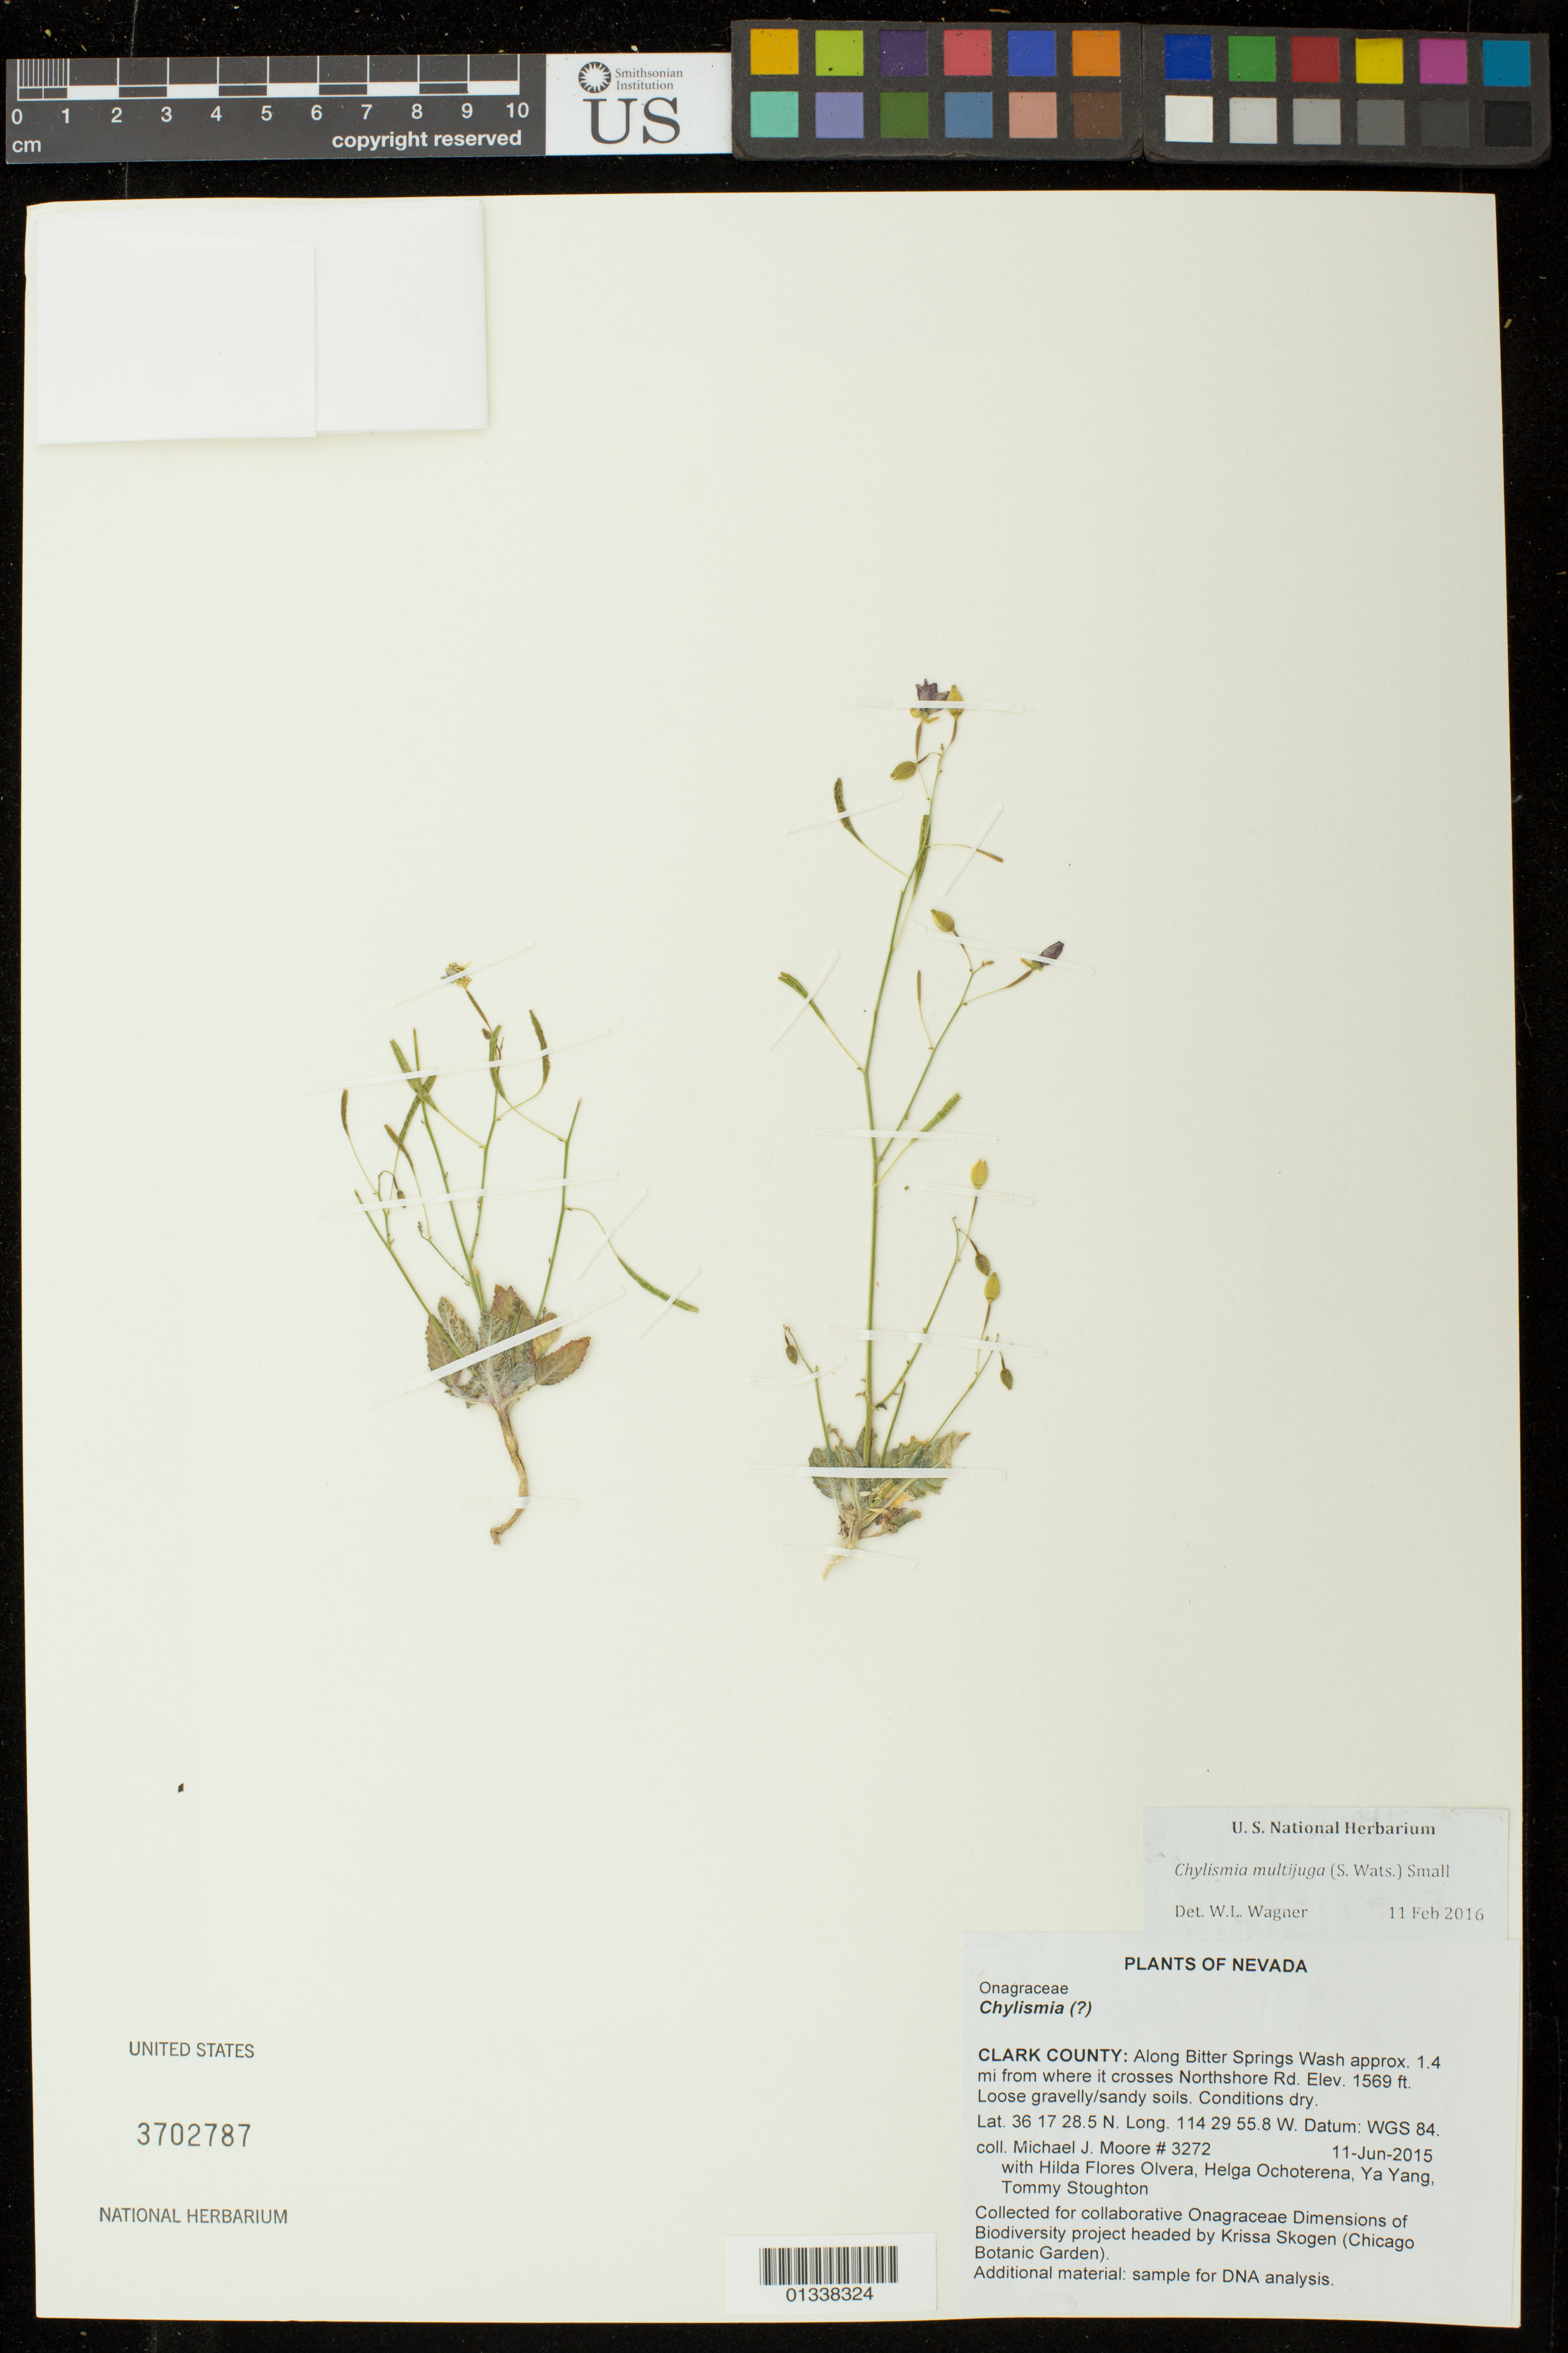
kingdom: Plantae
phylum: Tracheophyta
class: Magnoliopsida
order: Myrtales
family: Onagraceae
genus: Chylismia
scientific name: Chylismia multijuga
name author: (S. Watson) Small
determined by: Wagner, W. L., (BOT), Smithsonian Institution - National Museum of Natural History (UNITED STATES)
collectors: M. J. Moore, H. Flores Olvera, H. Ochoterena-B., Y. Yang & T. Stoughton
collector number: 3272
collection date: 2015-06-11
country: United States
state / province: Nevada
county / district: Clark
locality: Along Bitter Springs Wash approx. 1.4 mi from where it crosses Northshore Rd.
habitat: Loose gravelly/sandy soils. Conditions dry.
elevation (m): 478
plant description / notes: Collected for collaborative Onagraceae Dimensions of Biodiversity project headed by Krissa Skogen (Chicago Botanic Garden).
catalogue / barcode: US 3702787